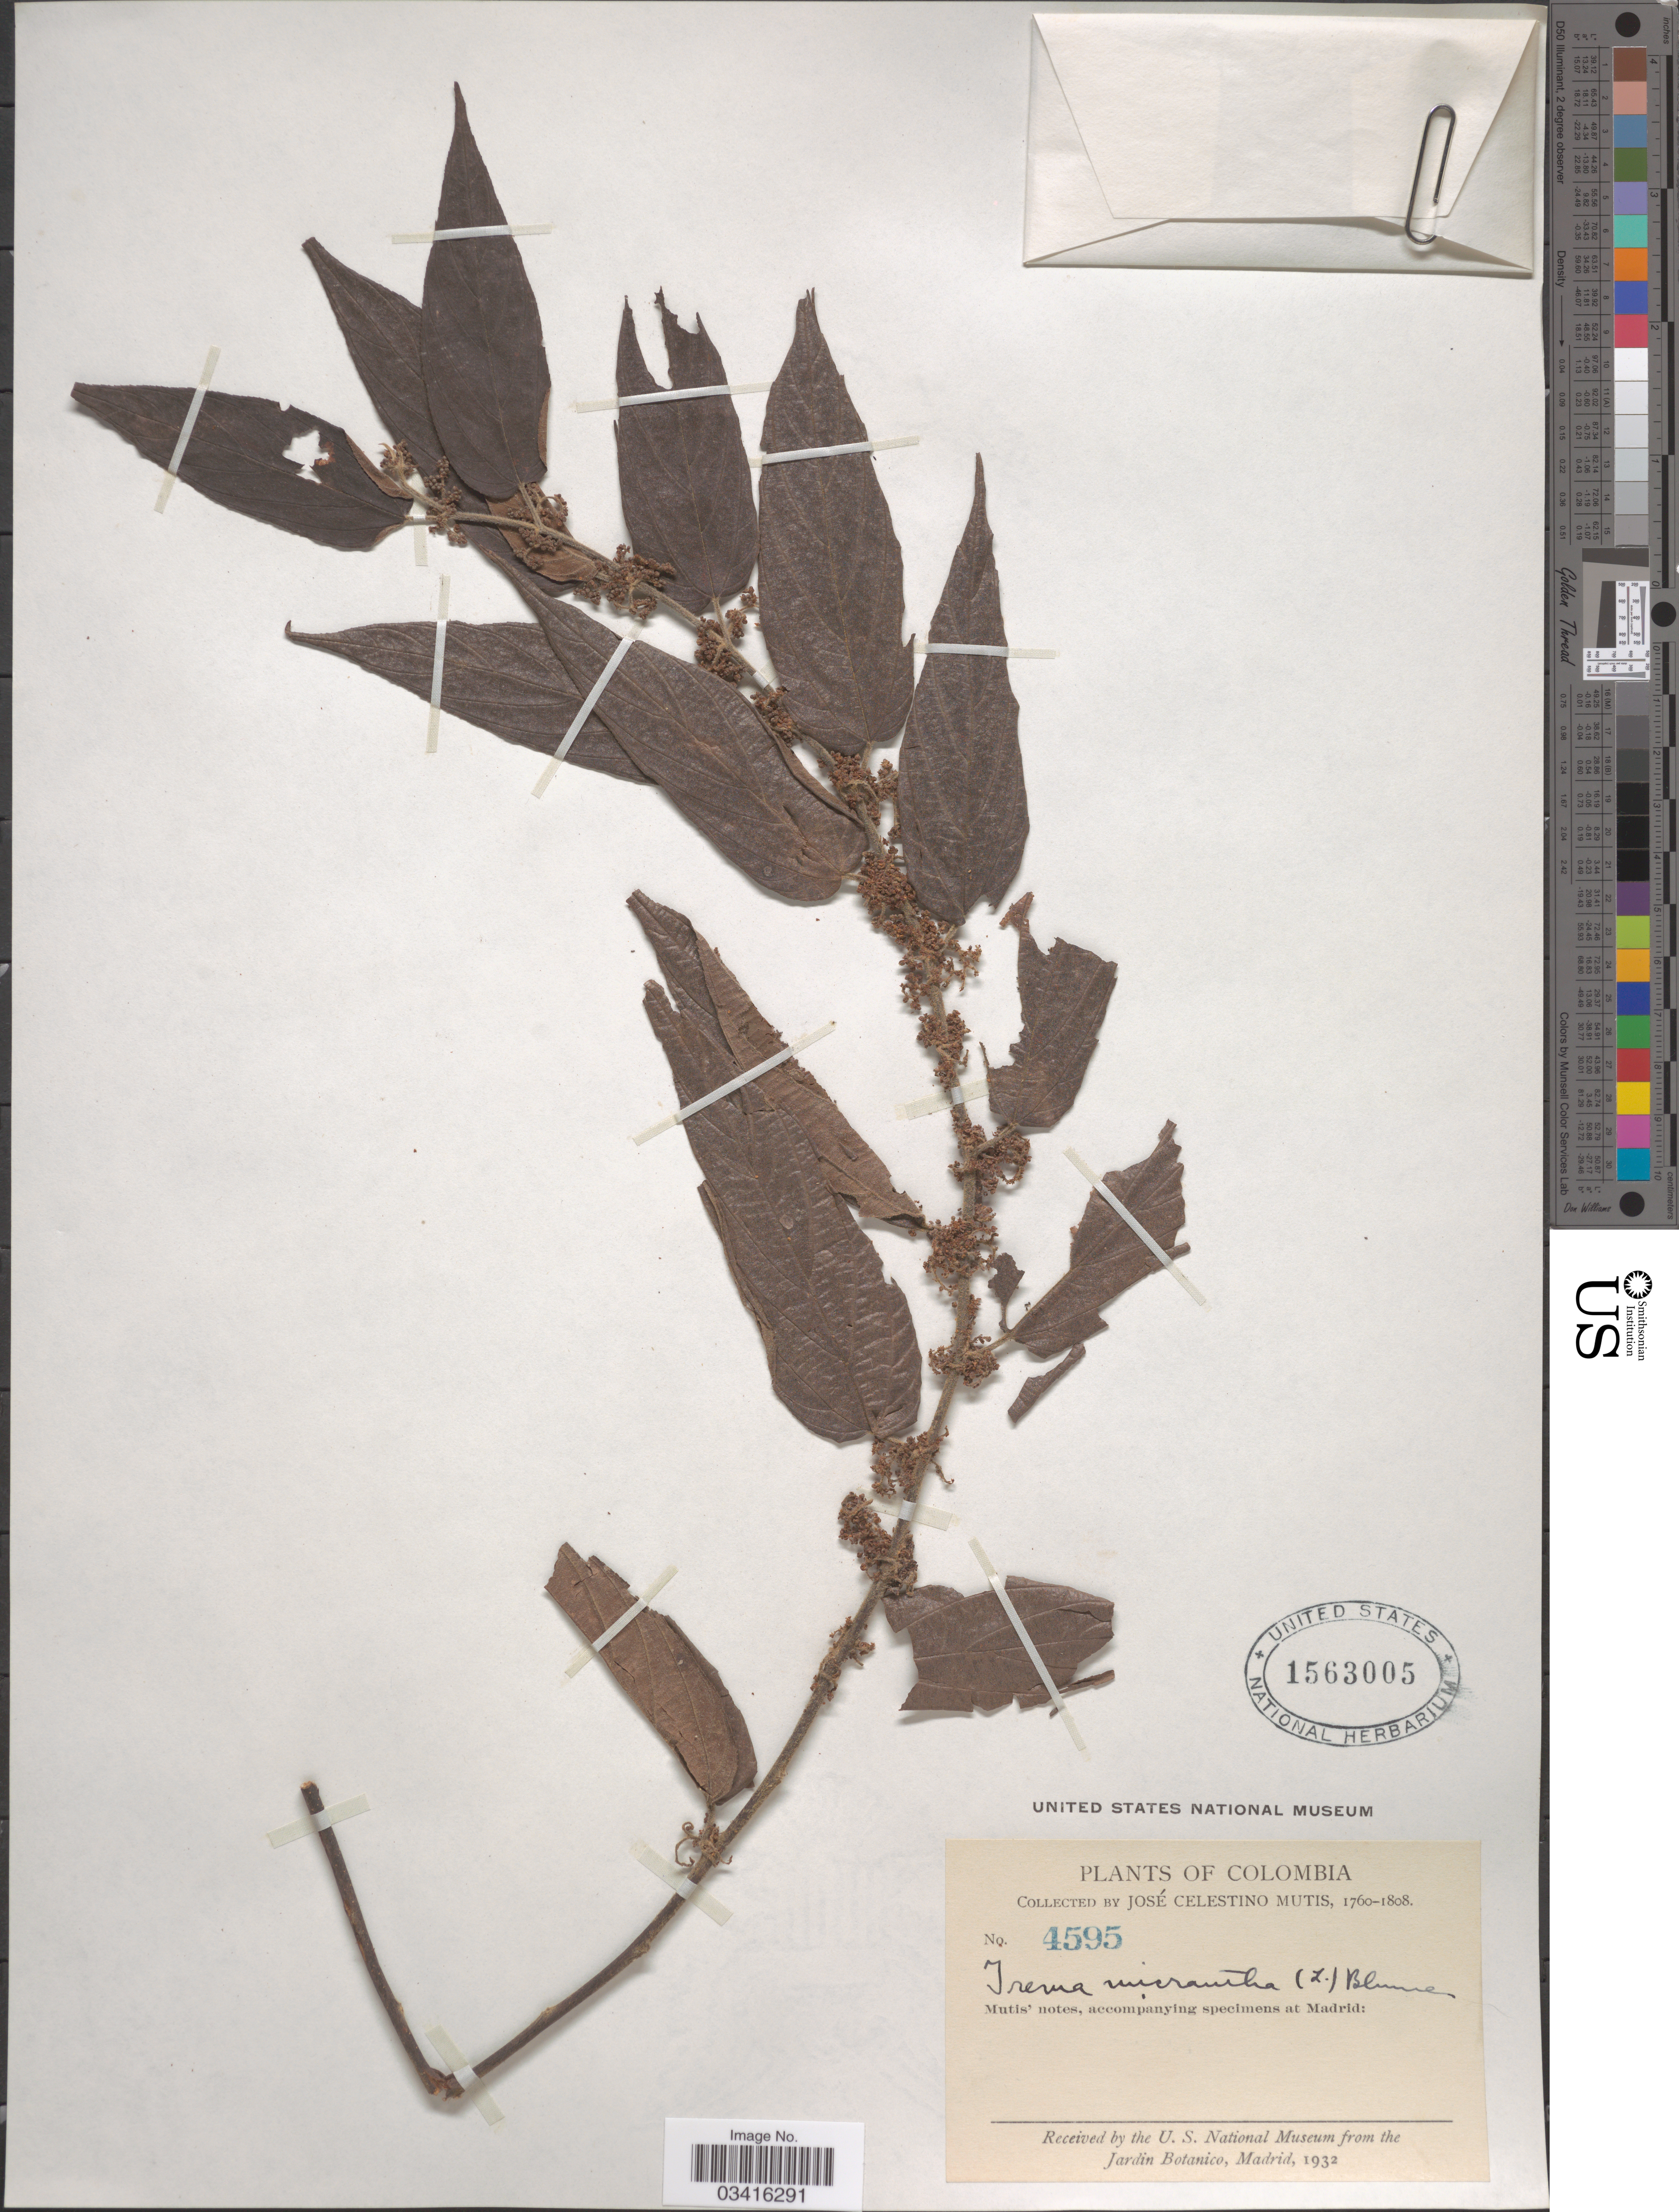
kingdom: Plantae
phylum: Tracheophyta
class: Magnoliopsida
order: Rosales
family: Cannabaceae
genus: Trema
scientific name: Trema micranthum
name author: (L.) Blume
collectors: J. C. B. Mutis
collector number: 4595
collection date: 1760/1808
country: Colombia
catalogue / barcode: US 1563005